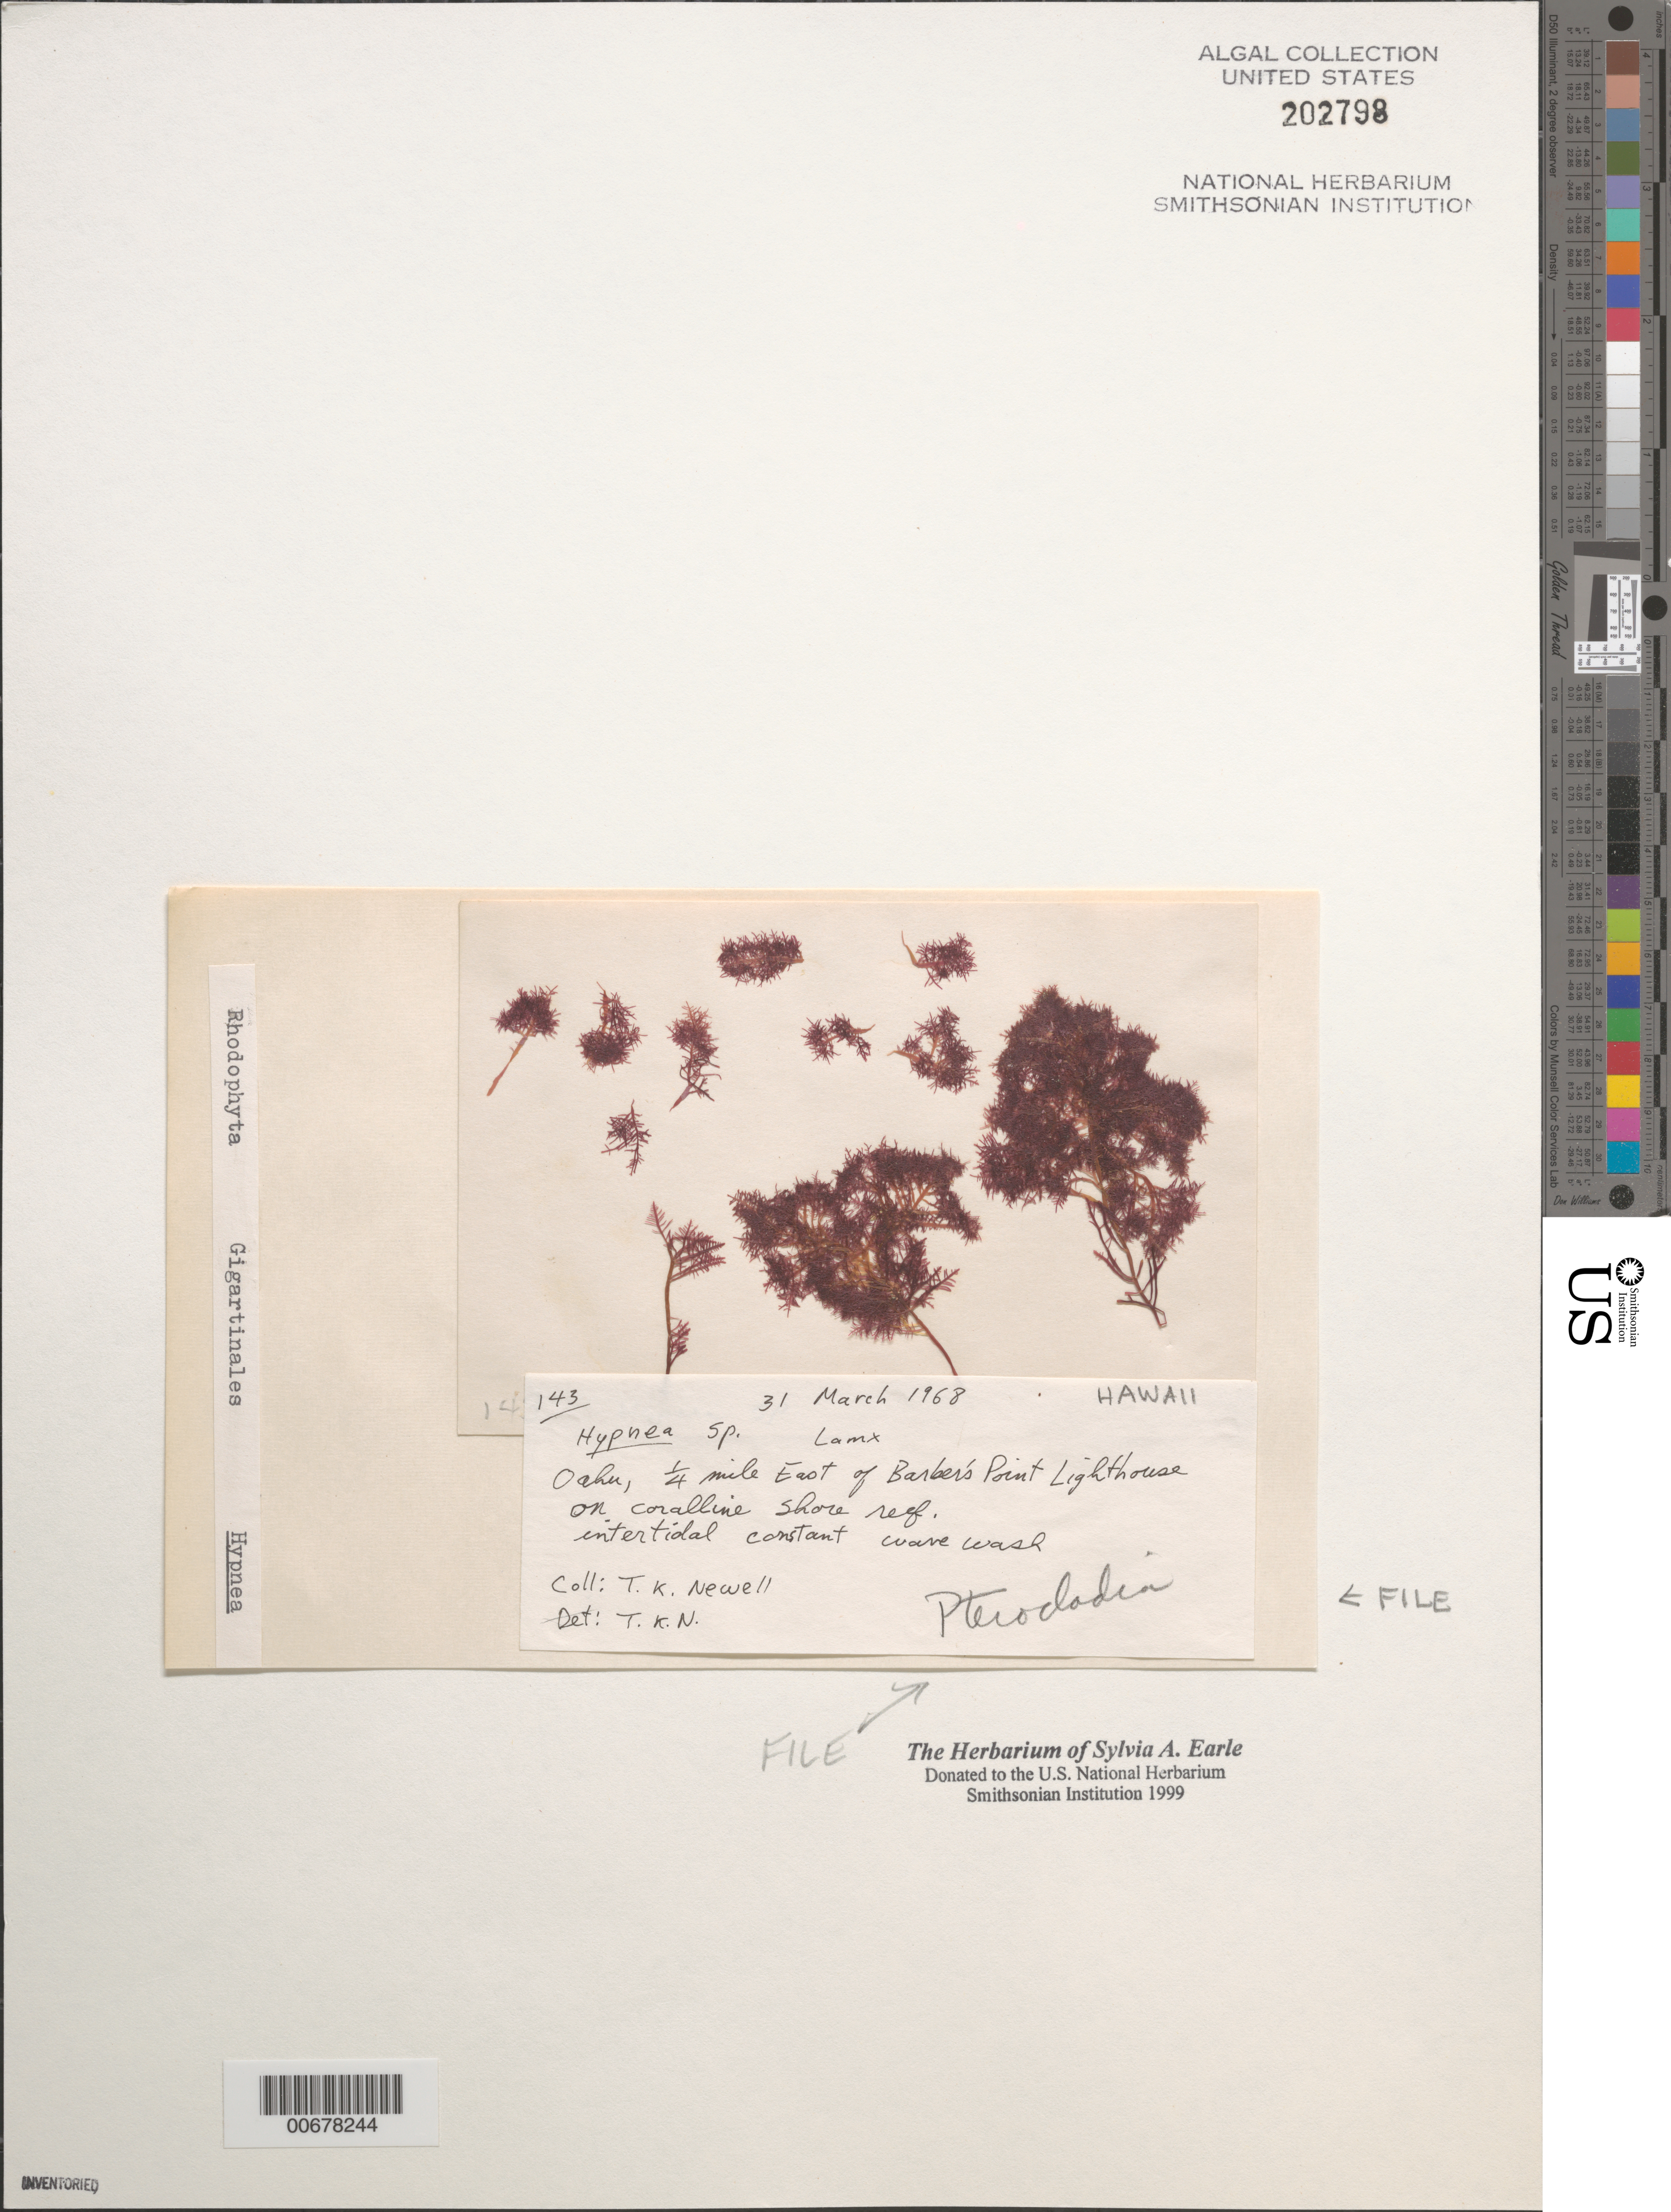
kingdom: Plantae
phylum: Rhodophyta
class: Florideophyceae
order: Gelidiales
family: Pterocladiaceae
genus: Pterocladia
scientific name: Pterocladia sp.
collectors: T. K. Newell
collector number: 143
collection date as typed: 31 Mar 1968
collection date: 1968-03-31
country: United States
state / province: Hawaii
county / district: Honolulu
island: Oahu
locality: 1/4th mile east of Barbers Point [Barber's Point] Lighthouse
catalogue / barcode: US 202798